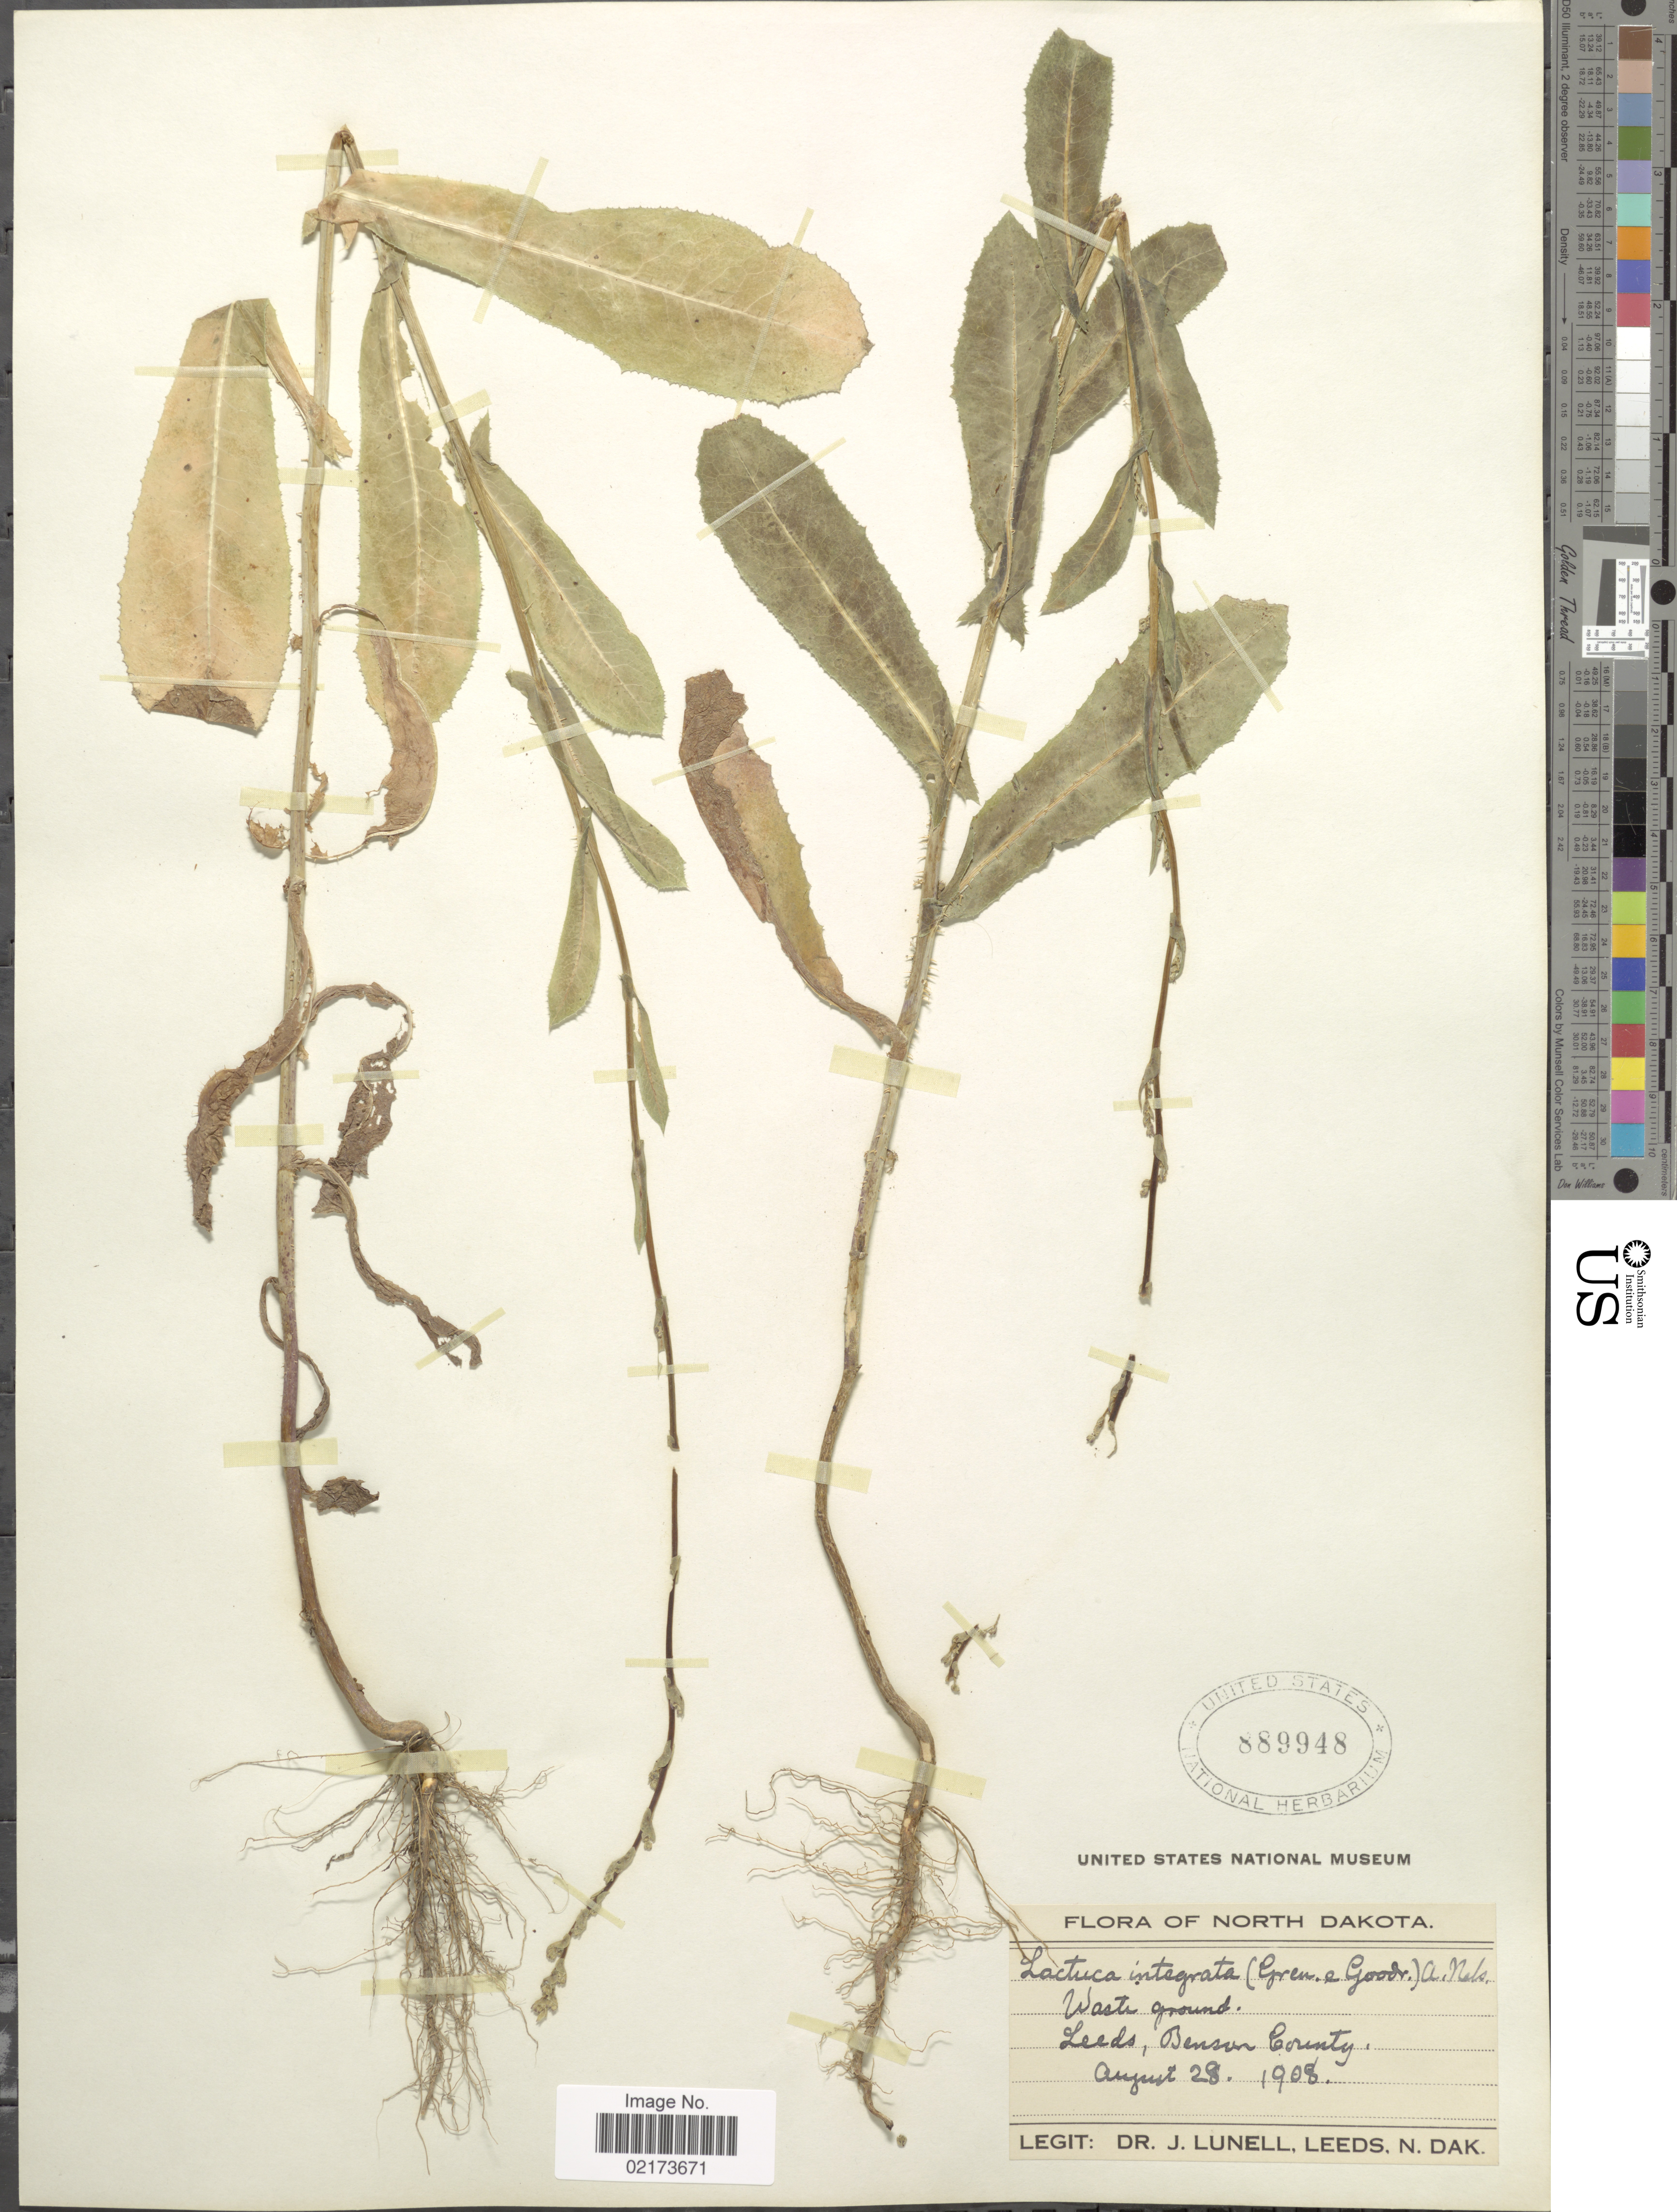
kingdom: Plantae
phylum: Tracheophyta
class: Magnoliopsida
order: Asterales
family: Asteraceae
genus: Lactuca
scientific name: Lactuca serriola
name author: L.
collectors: J. Lunell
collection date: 1908-08-28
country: United States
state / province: North Dakota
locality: Leeds, Benson County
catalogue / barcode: US 889948